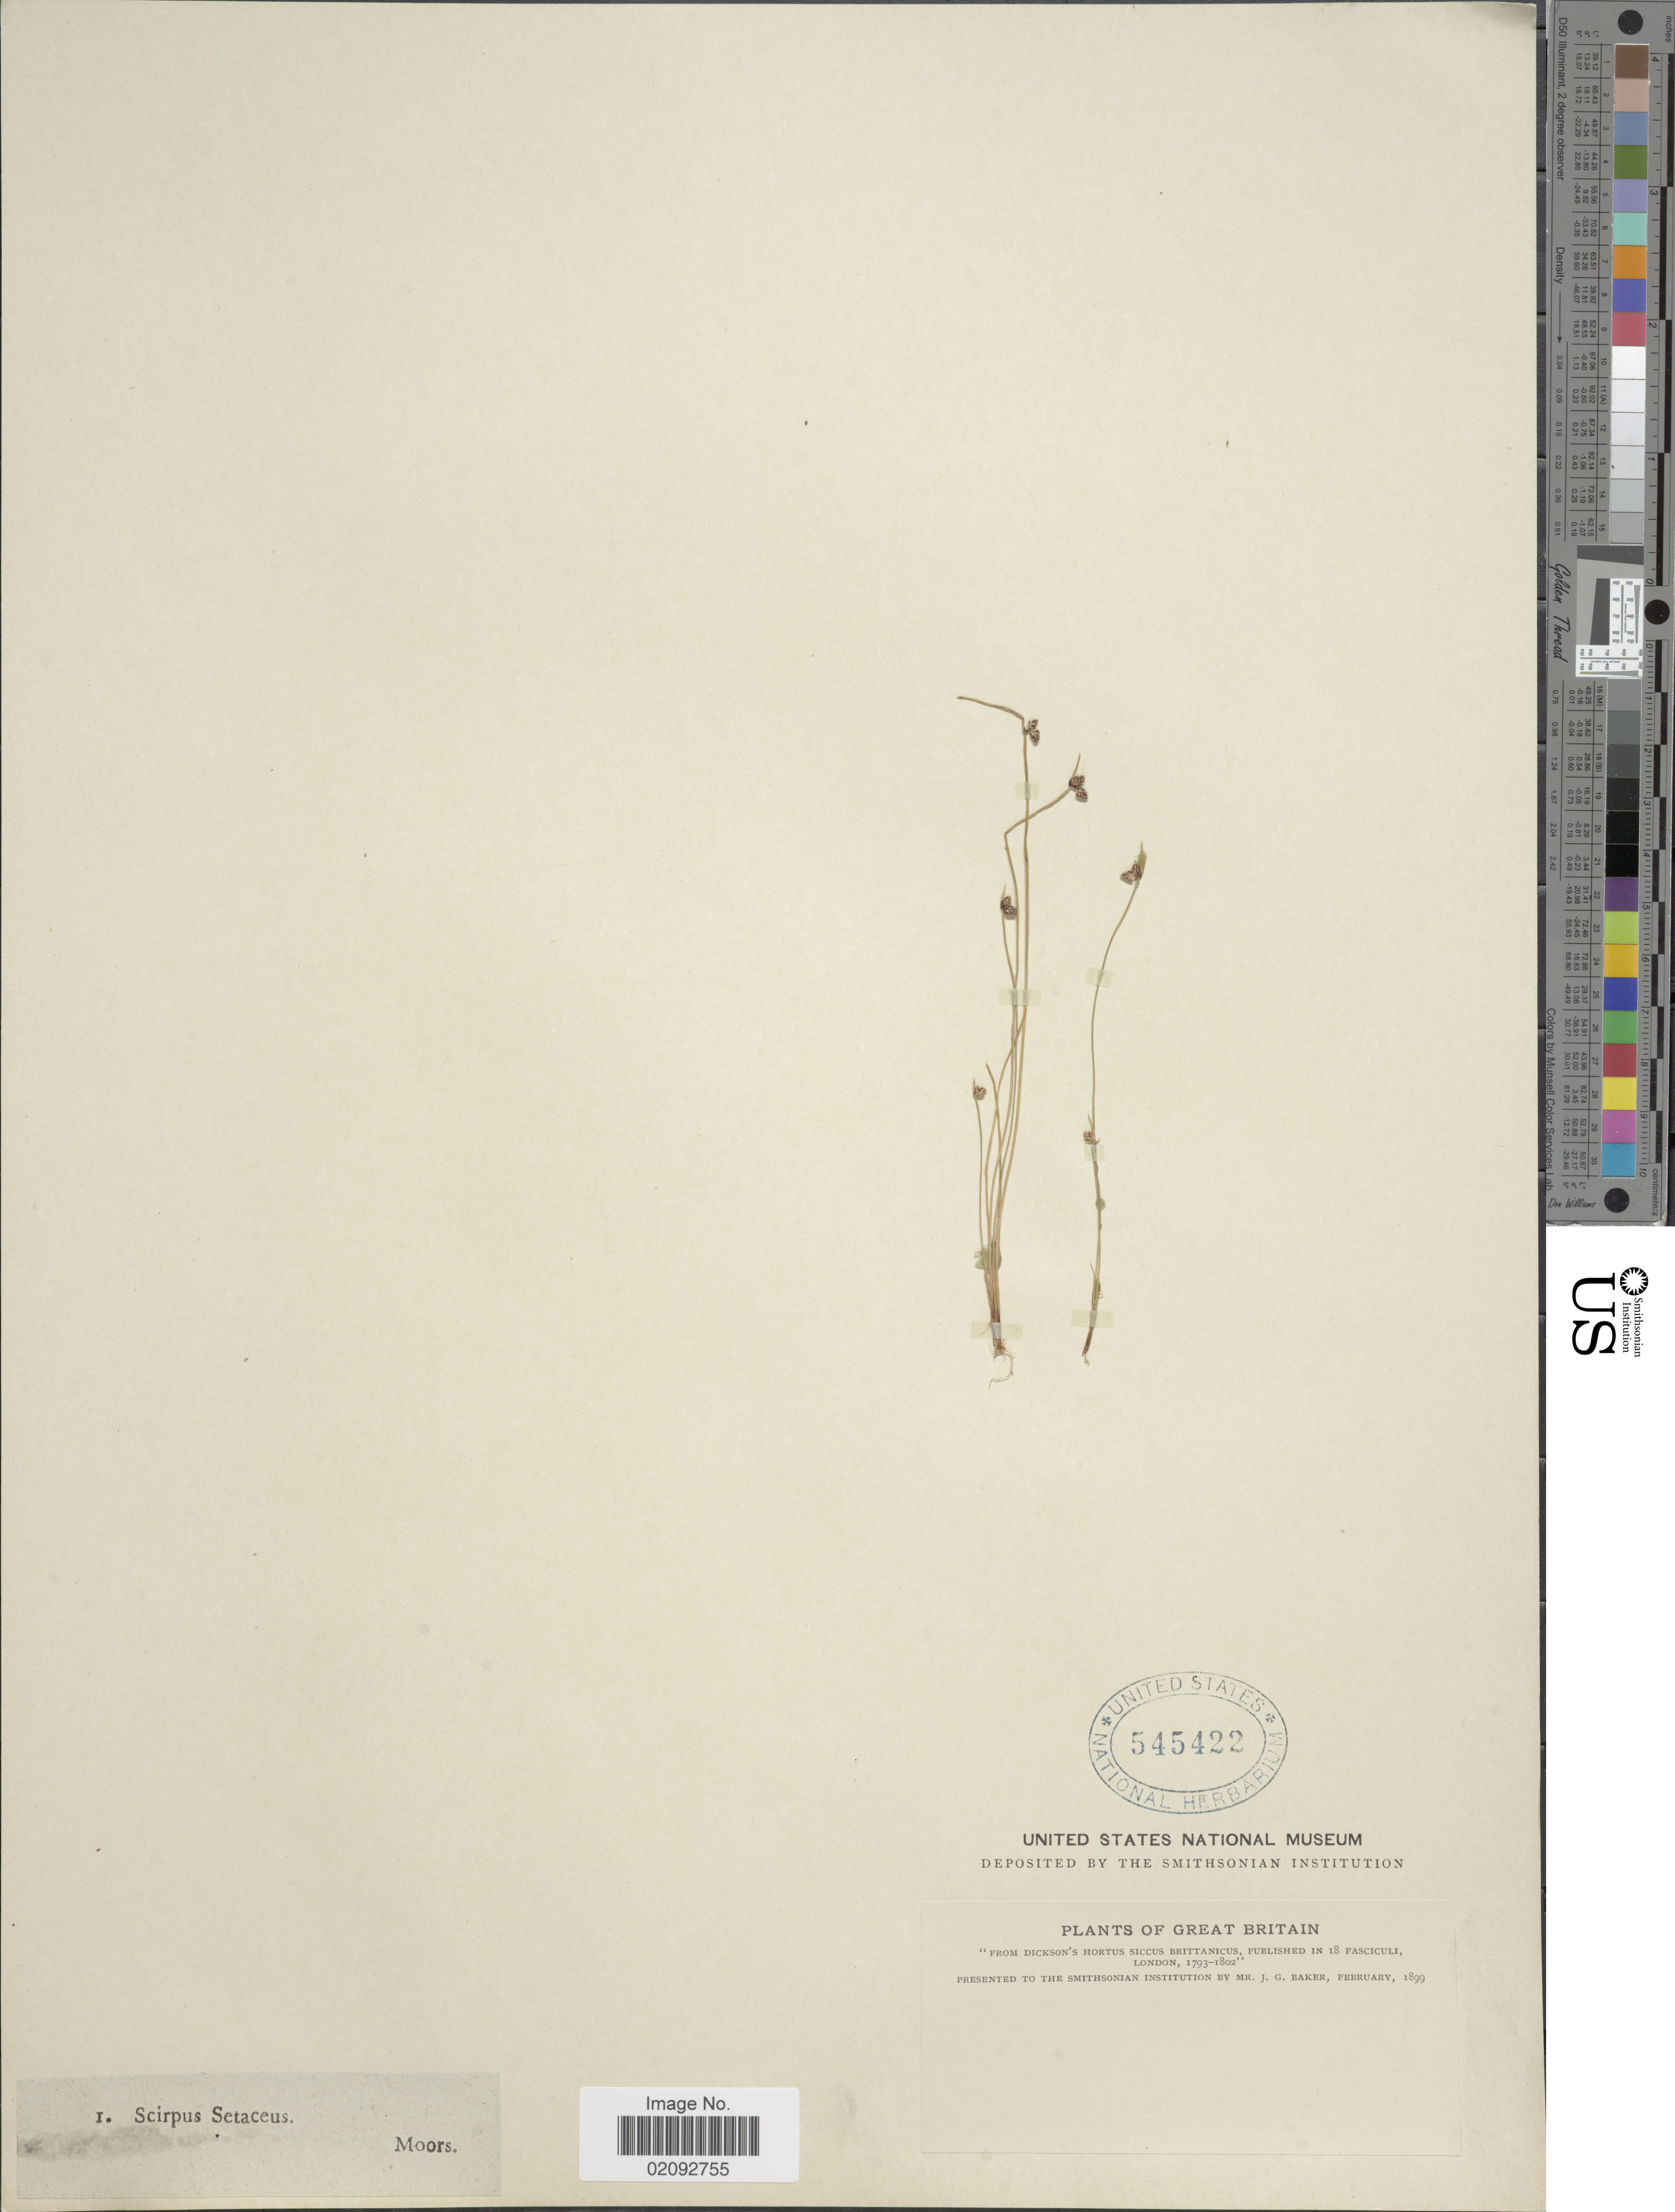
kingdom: Plantae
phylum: Tracheophyta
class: Liliopsida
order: Poales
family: Cyperaceae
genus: Isolepis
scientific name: Isolepis setacea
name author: (L.) R. Br.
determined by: Strong, Mark T., (BOT), Smithsonian Institution - National Museum of Natural History (UNITED STATES)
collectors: Moors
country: United Kingdom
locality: Great Britain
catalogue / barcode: US 545422